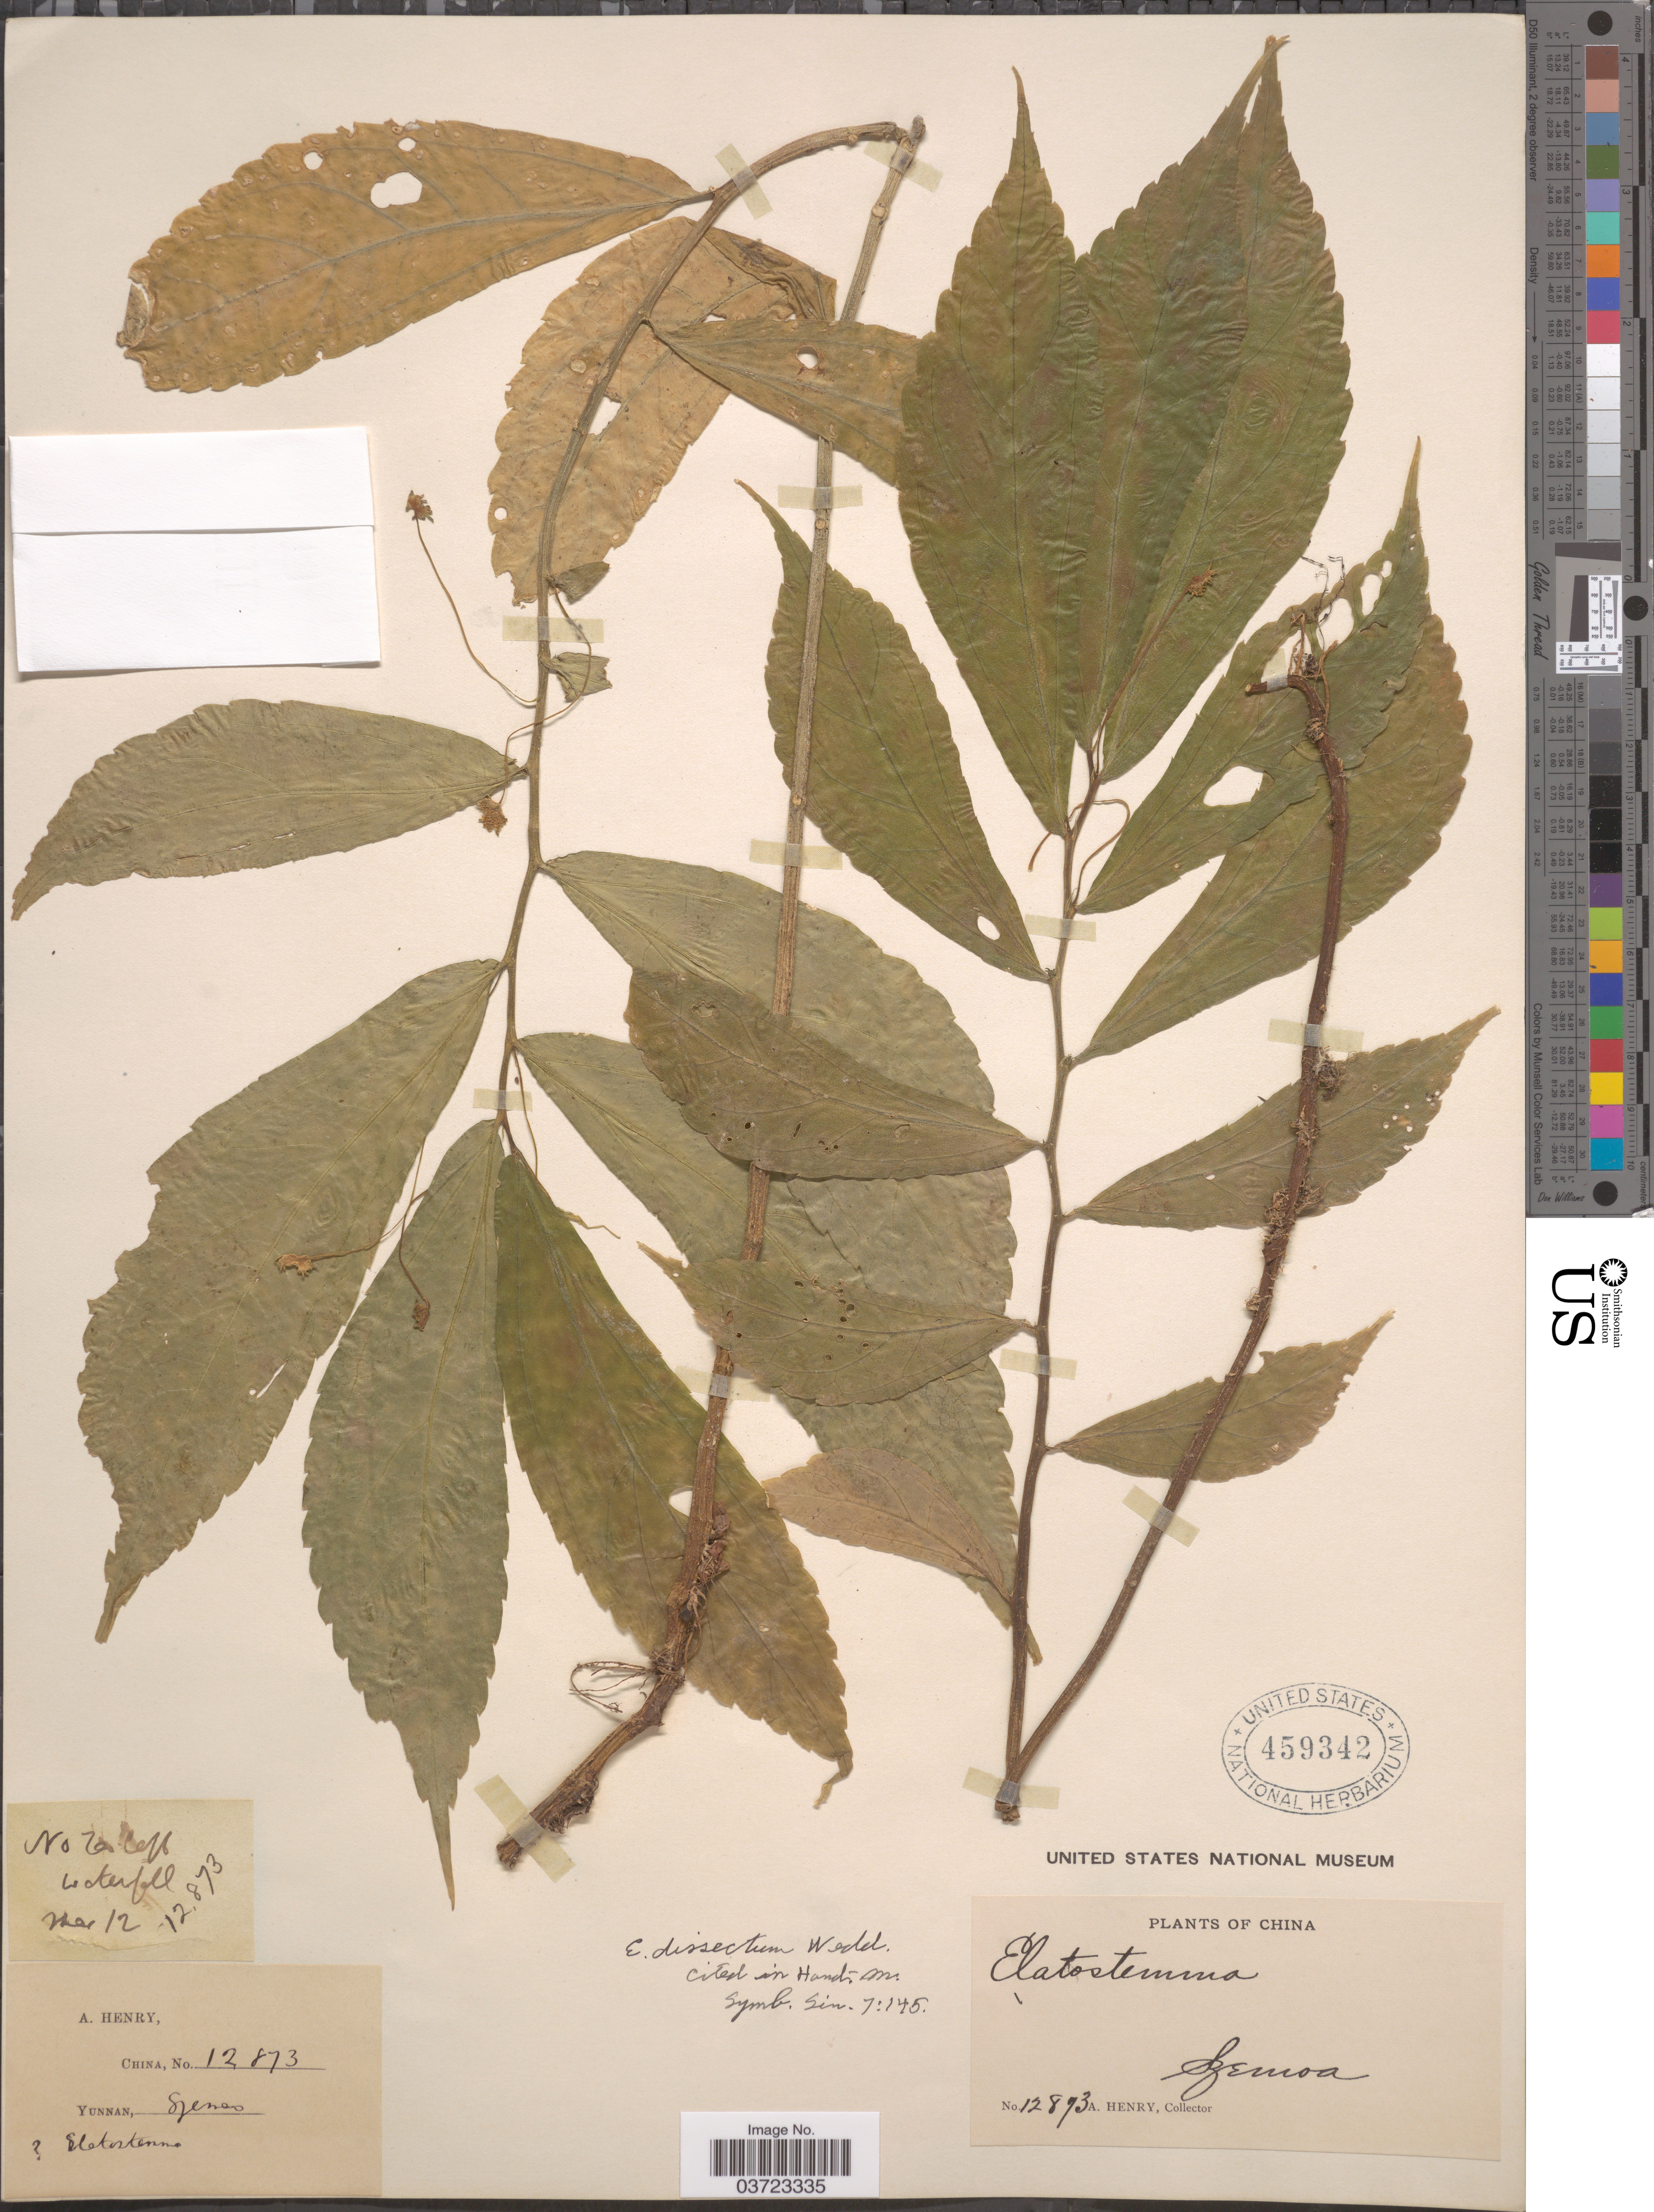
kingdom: Plantae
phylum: Tracheophyta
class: Magnoliopsida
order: Rosales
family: Urticaceae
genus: Elatostema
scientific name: Elatostema dissectum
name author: Wedd.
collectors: A. Henry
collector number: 12873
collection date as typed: Transcribed d/m/y: /3/12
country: China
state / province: Yunnan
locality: Szemoa.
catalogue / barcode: US 459342